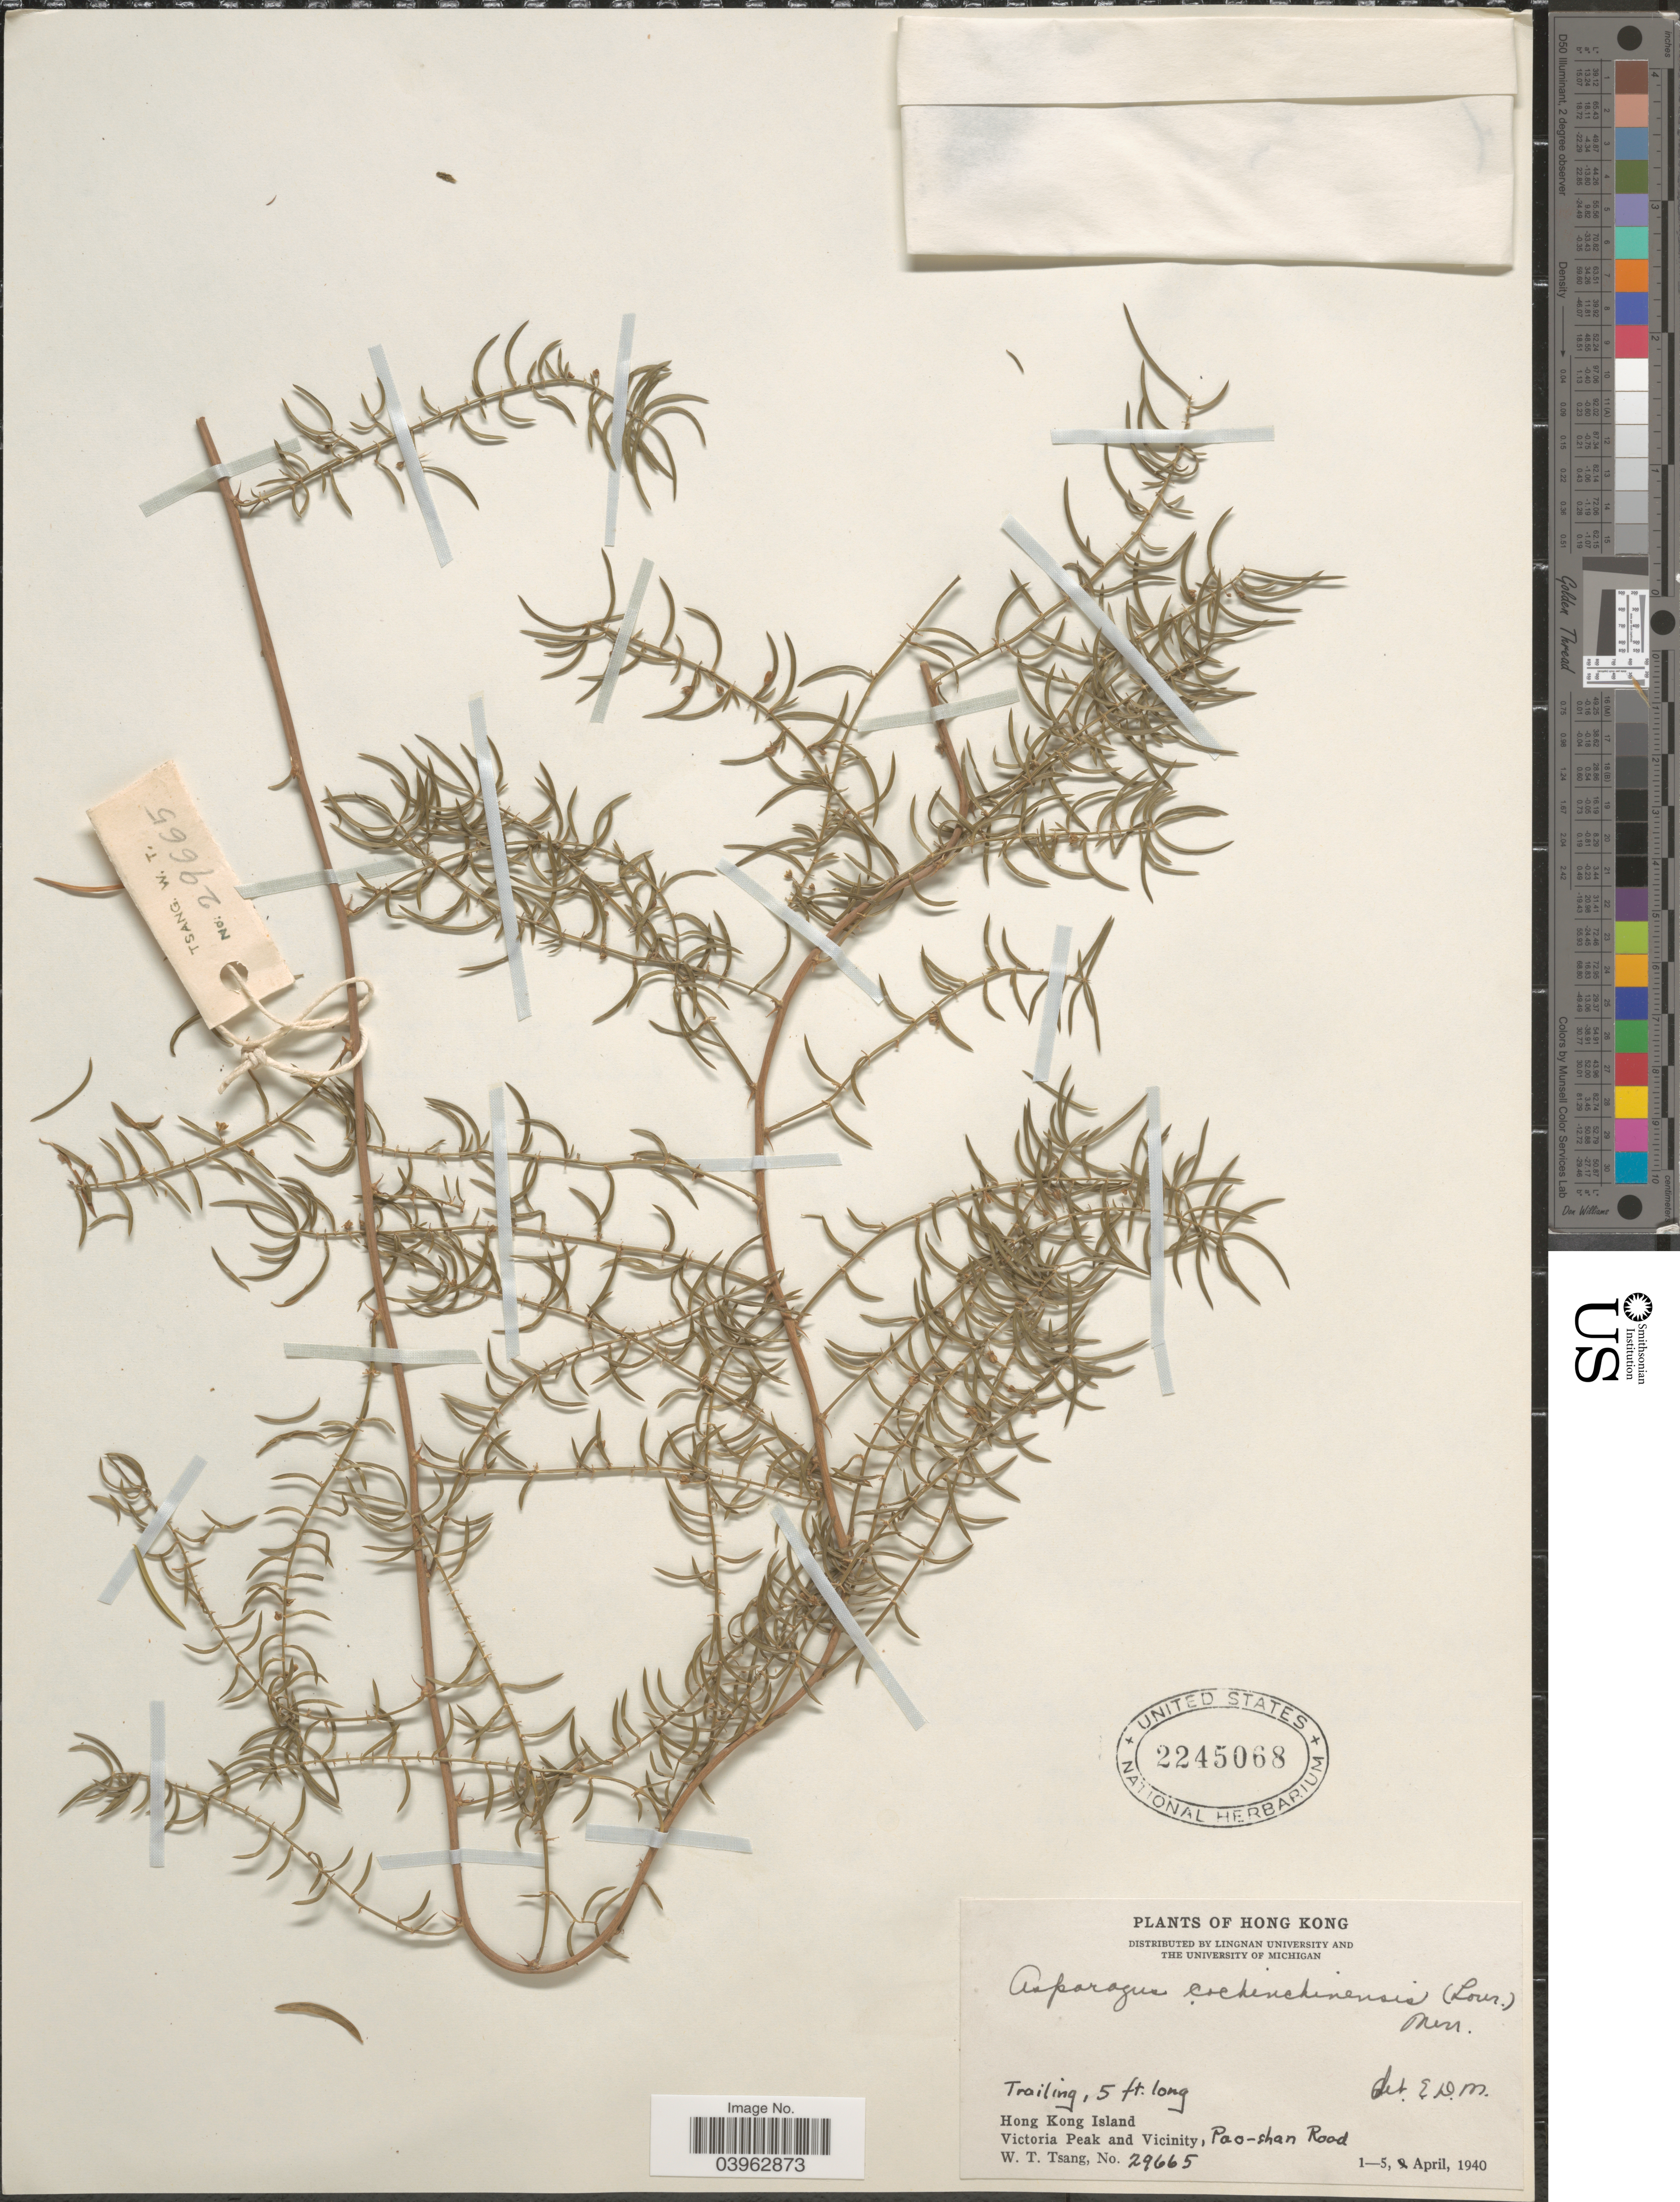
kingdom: Plantae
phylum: Tracheophyta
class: Liliopsida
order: Asparagales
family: Asparagaceae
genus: Asparagus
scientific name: Asparagus cochinchinensis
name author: (Lour.) Merr.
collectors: W. T. Tsang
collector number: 29665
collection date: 1940-04-01/1940-04-05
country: China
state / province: Hong Kong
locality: Hong Kong Island. Victoria Peak and Vicinity, Pao-shan Road.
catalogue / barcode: US 2245068